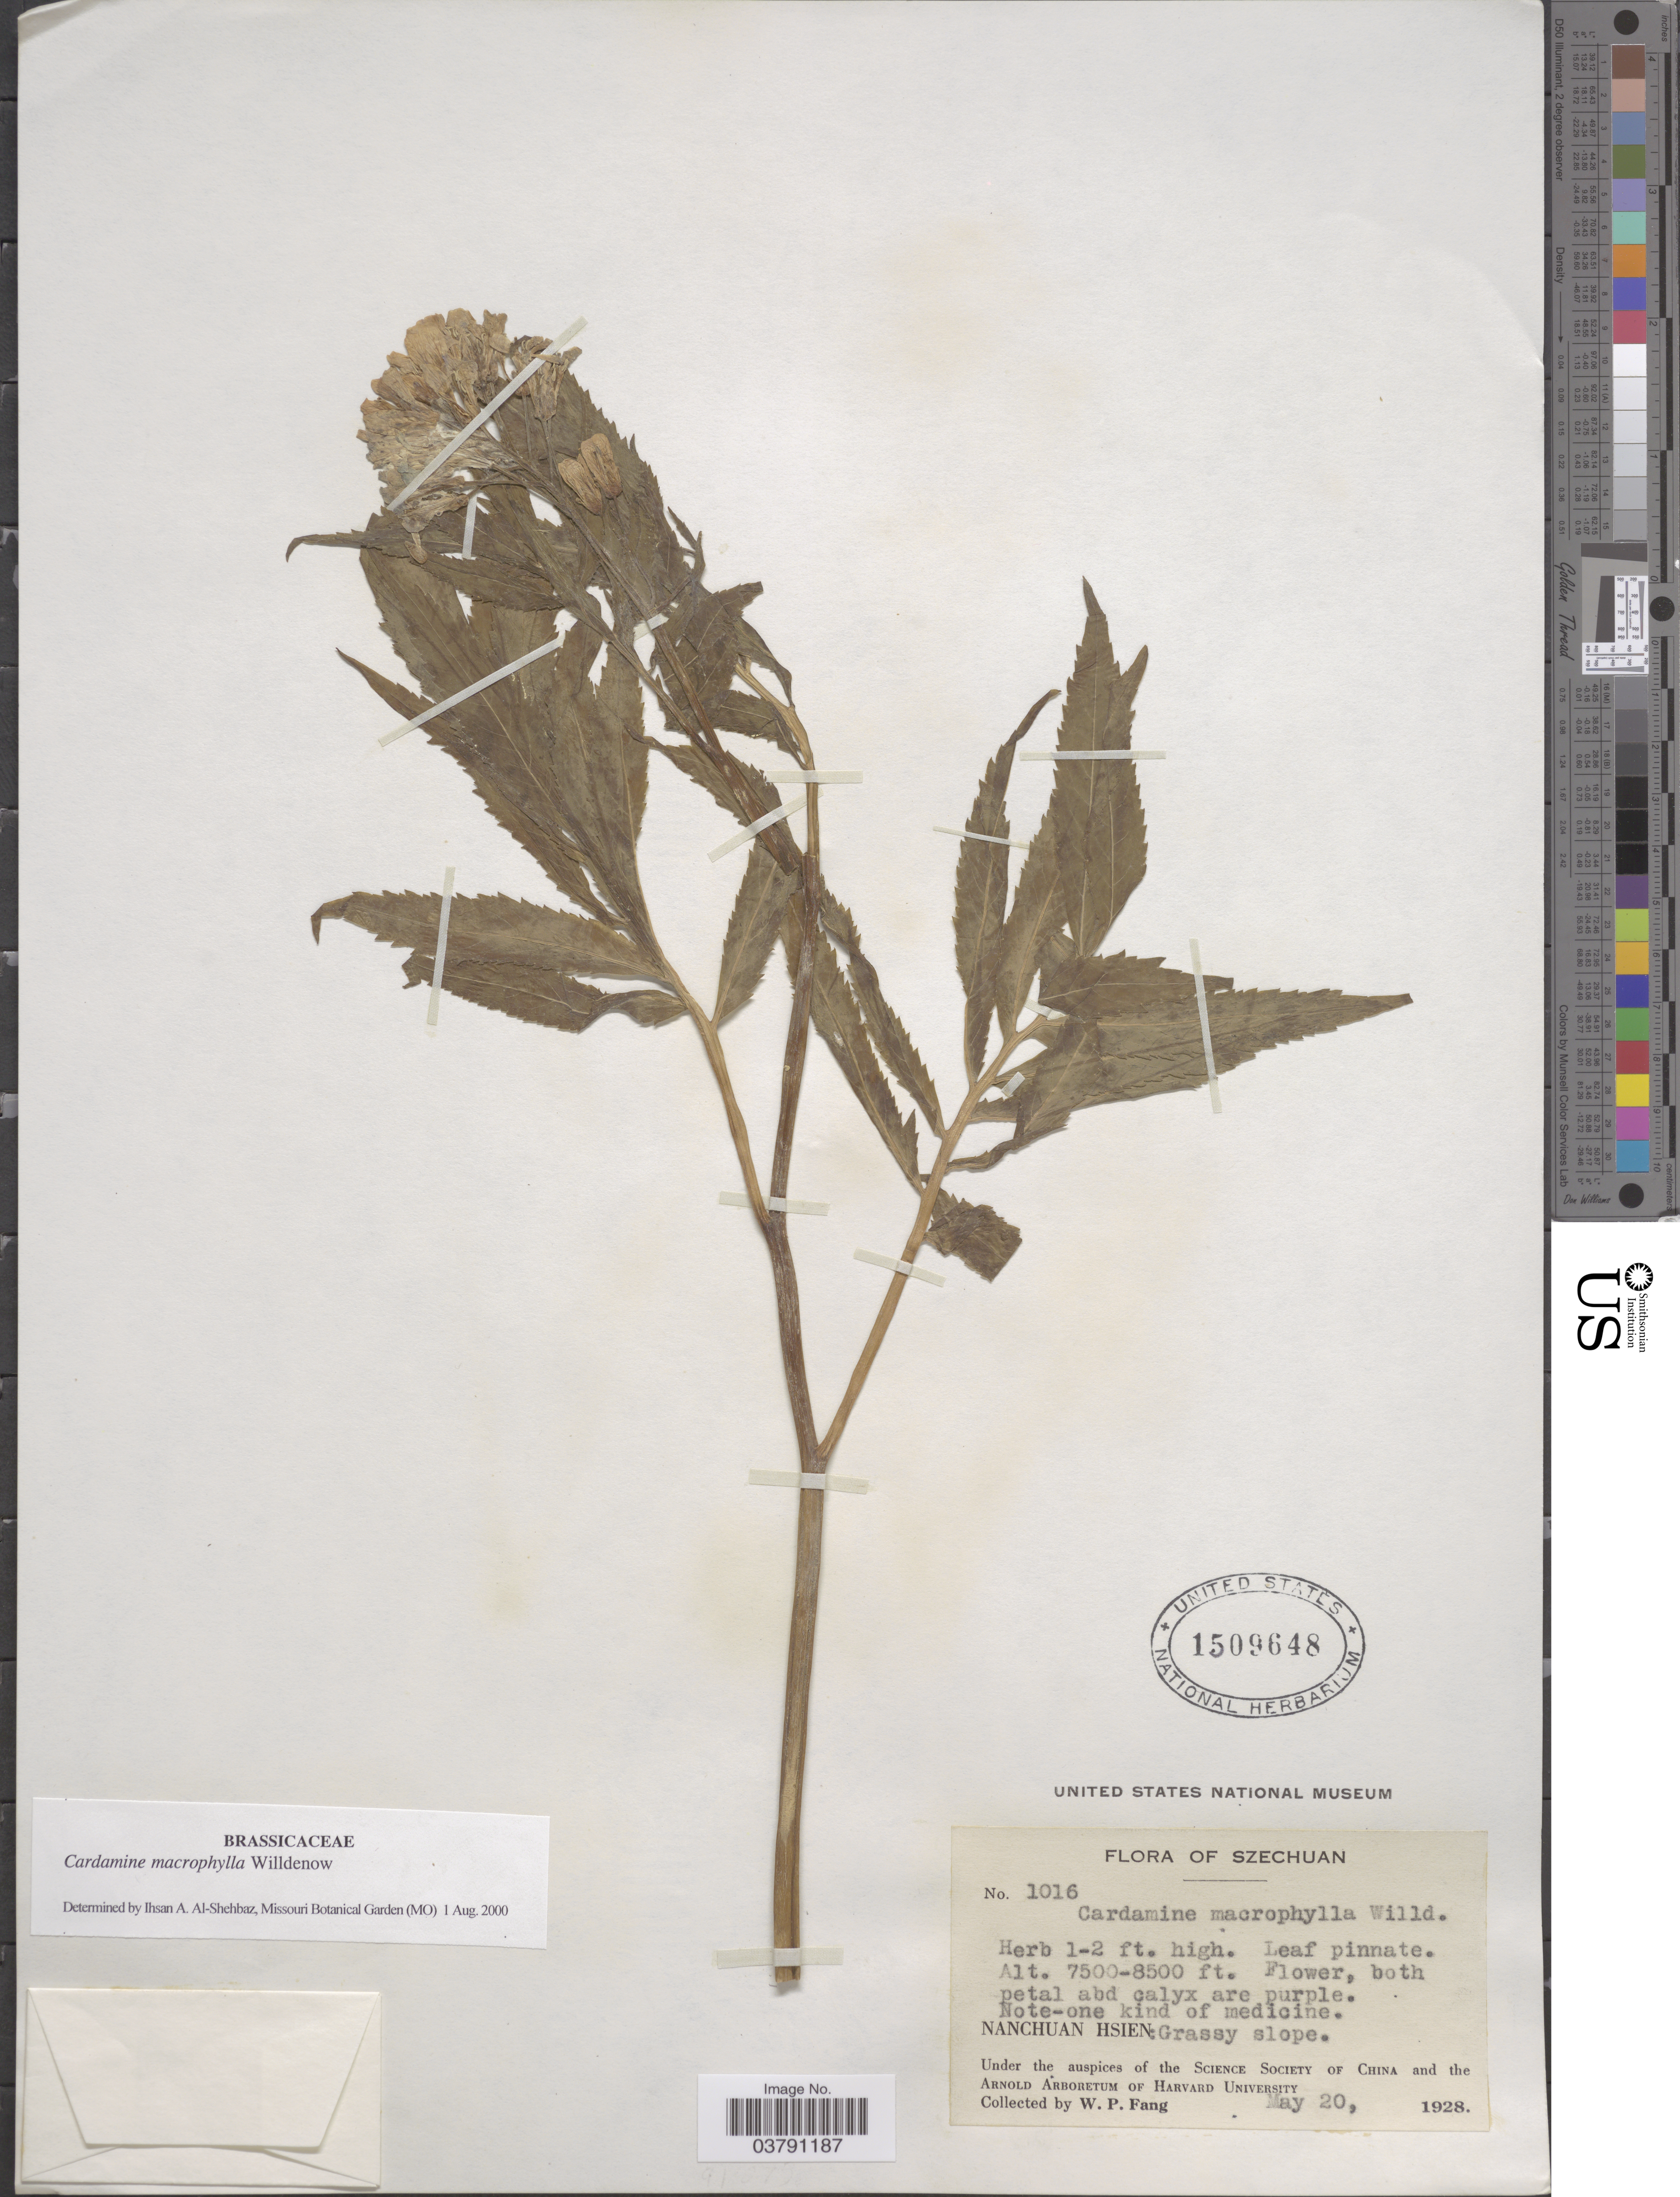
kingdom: Plantae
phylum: Tracheophyta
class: Magnoliopsida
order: Brassicales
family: Brassicaceae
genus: Cardamine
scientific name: Cardamine macrophylla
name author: Willd.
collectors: W. P. Fang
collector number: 1016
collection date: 1928-05-20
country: China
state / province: Sichuan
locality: Szechuan. Nanchuan Hsien: Grassy slope.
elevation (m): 2286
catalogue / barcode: US 1509648